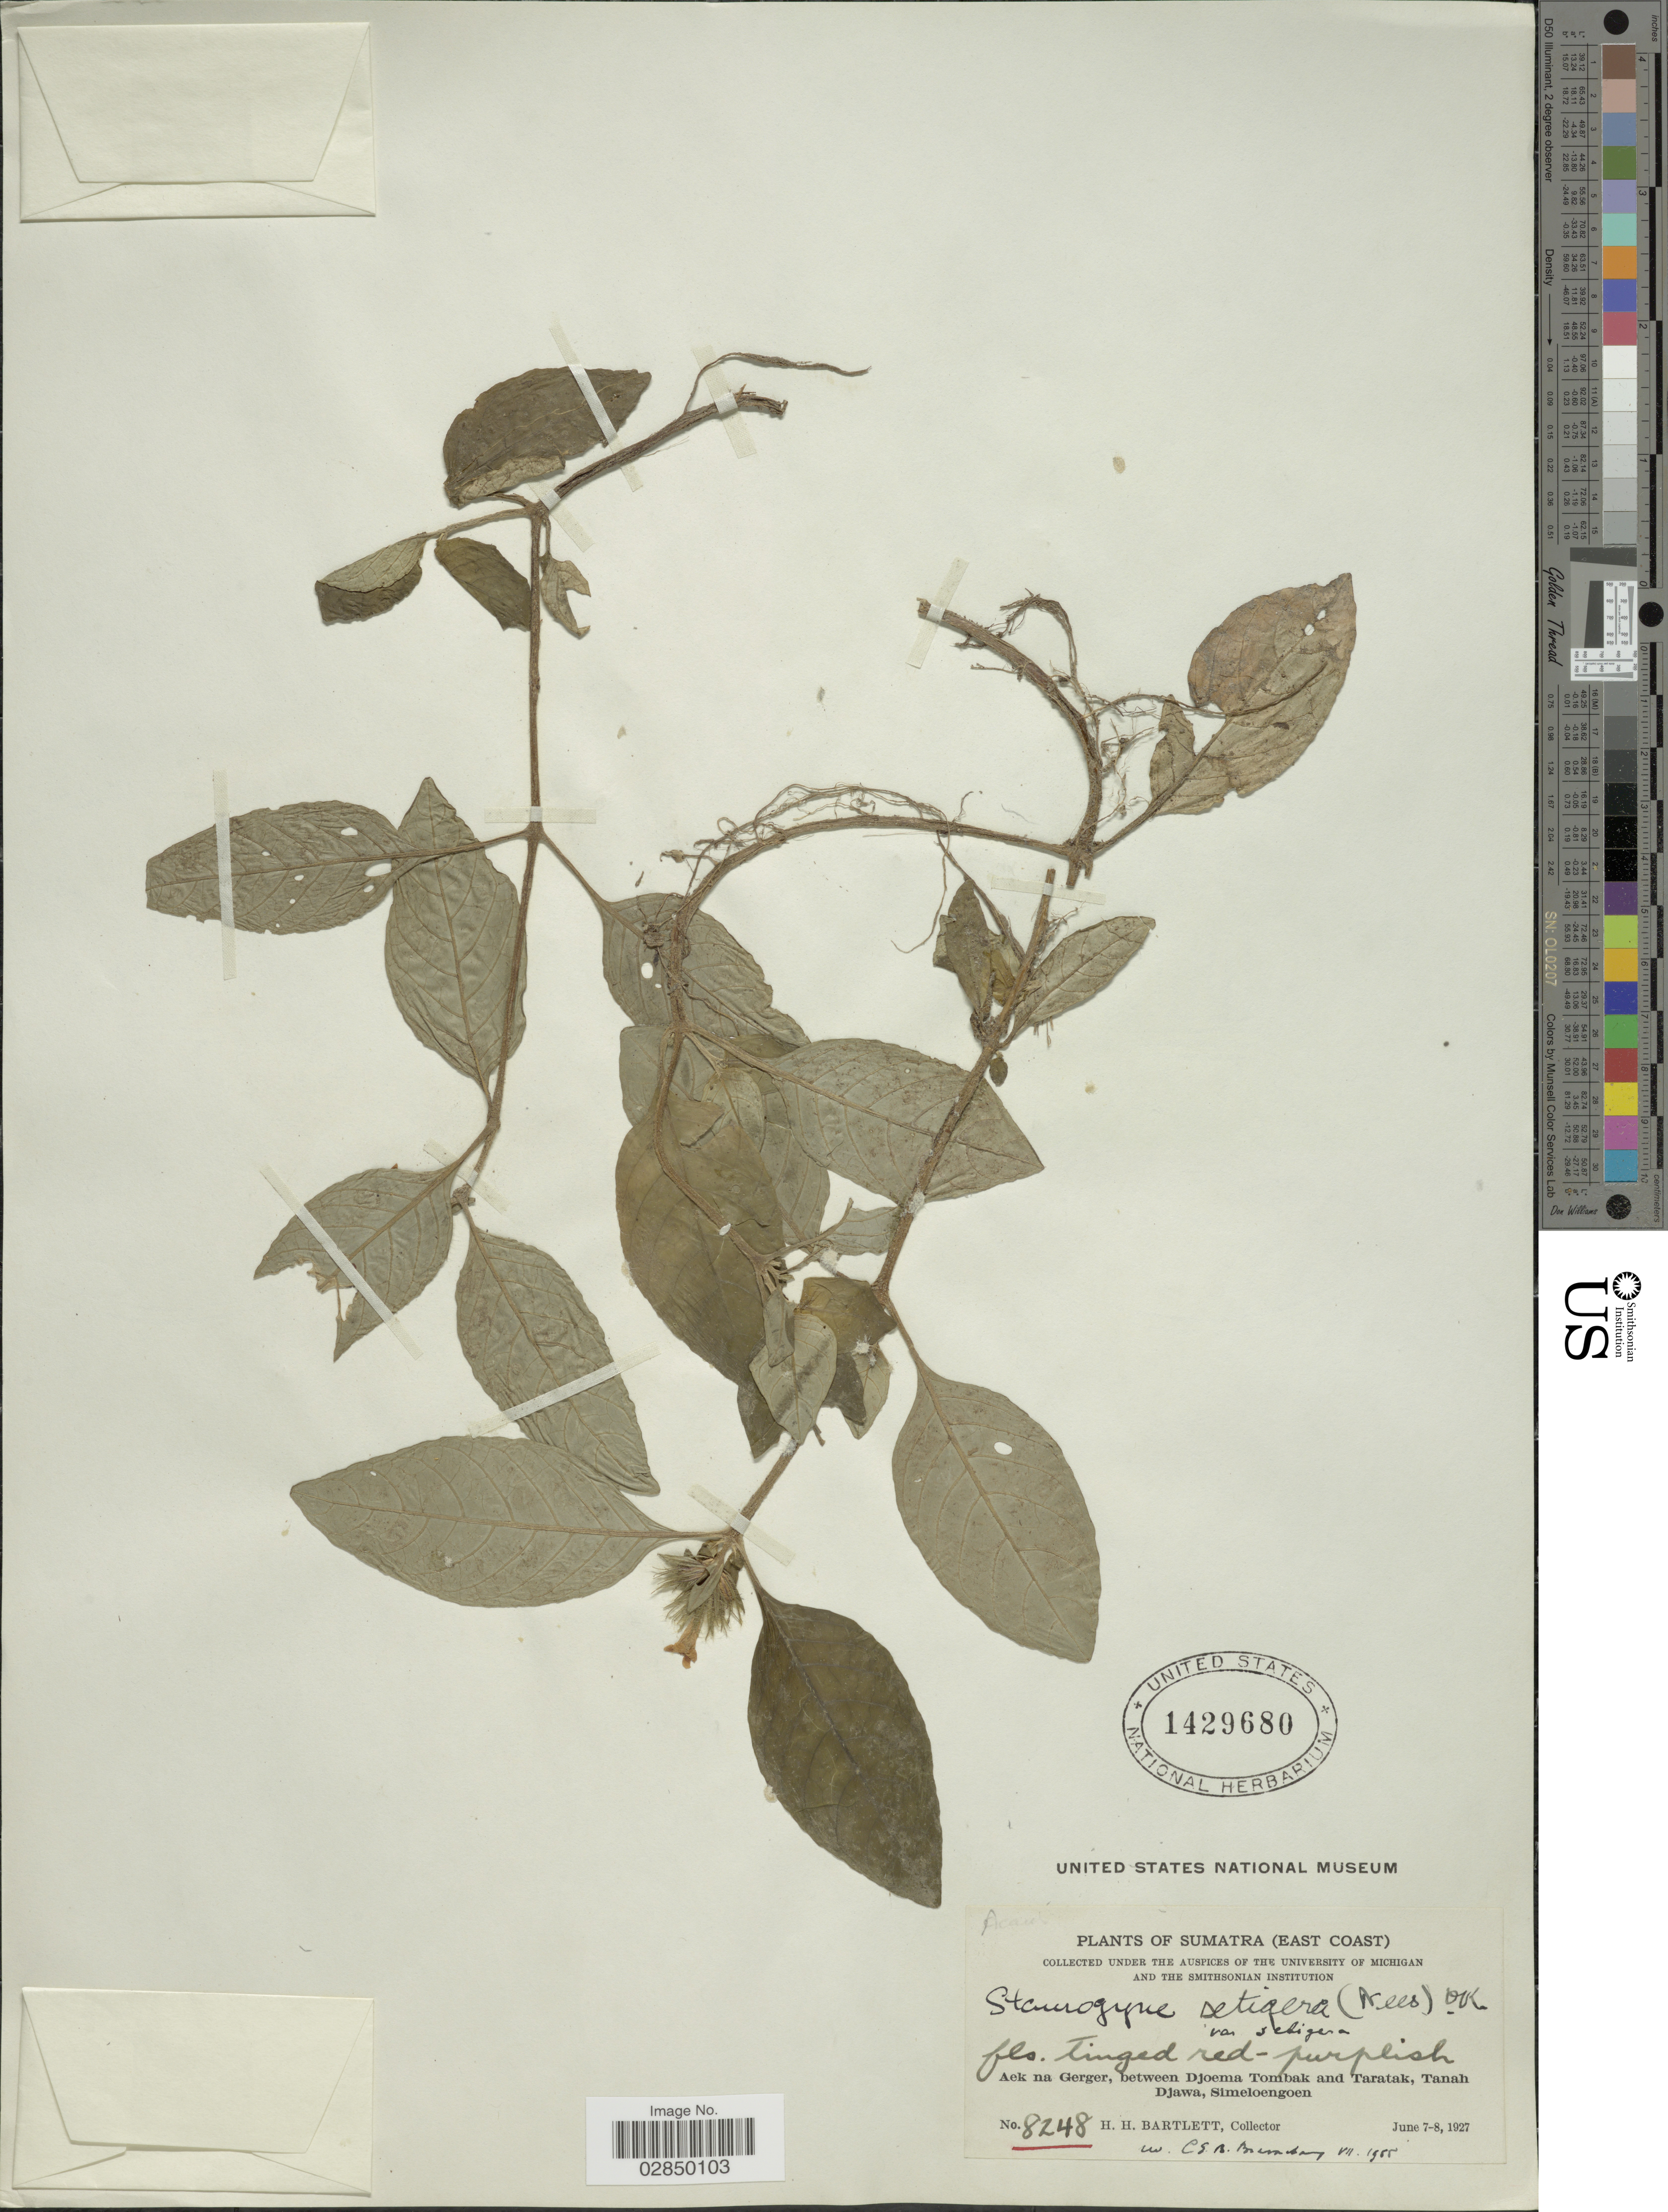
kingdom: Plantae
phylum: Tracheophyta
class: Magnoliopsida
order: Lamiales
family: Acanthaceae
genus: Staurogyne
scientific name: Staurogyne setigera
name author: Kuntze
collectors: H. H. Bartlett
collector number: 8248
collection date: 1927-06-07/1927-06-08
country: Indonesia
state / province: Sumatra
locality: (East Coast). Aek na Gerger, between Djoema Tombak and Taratak, Tanah Djawa, Simeloengoen.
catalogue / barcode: US 1429680